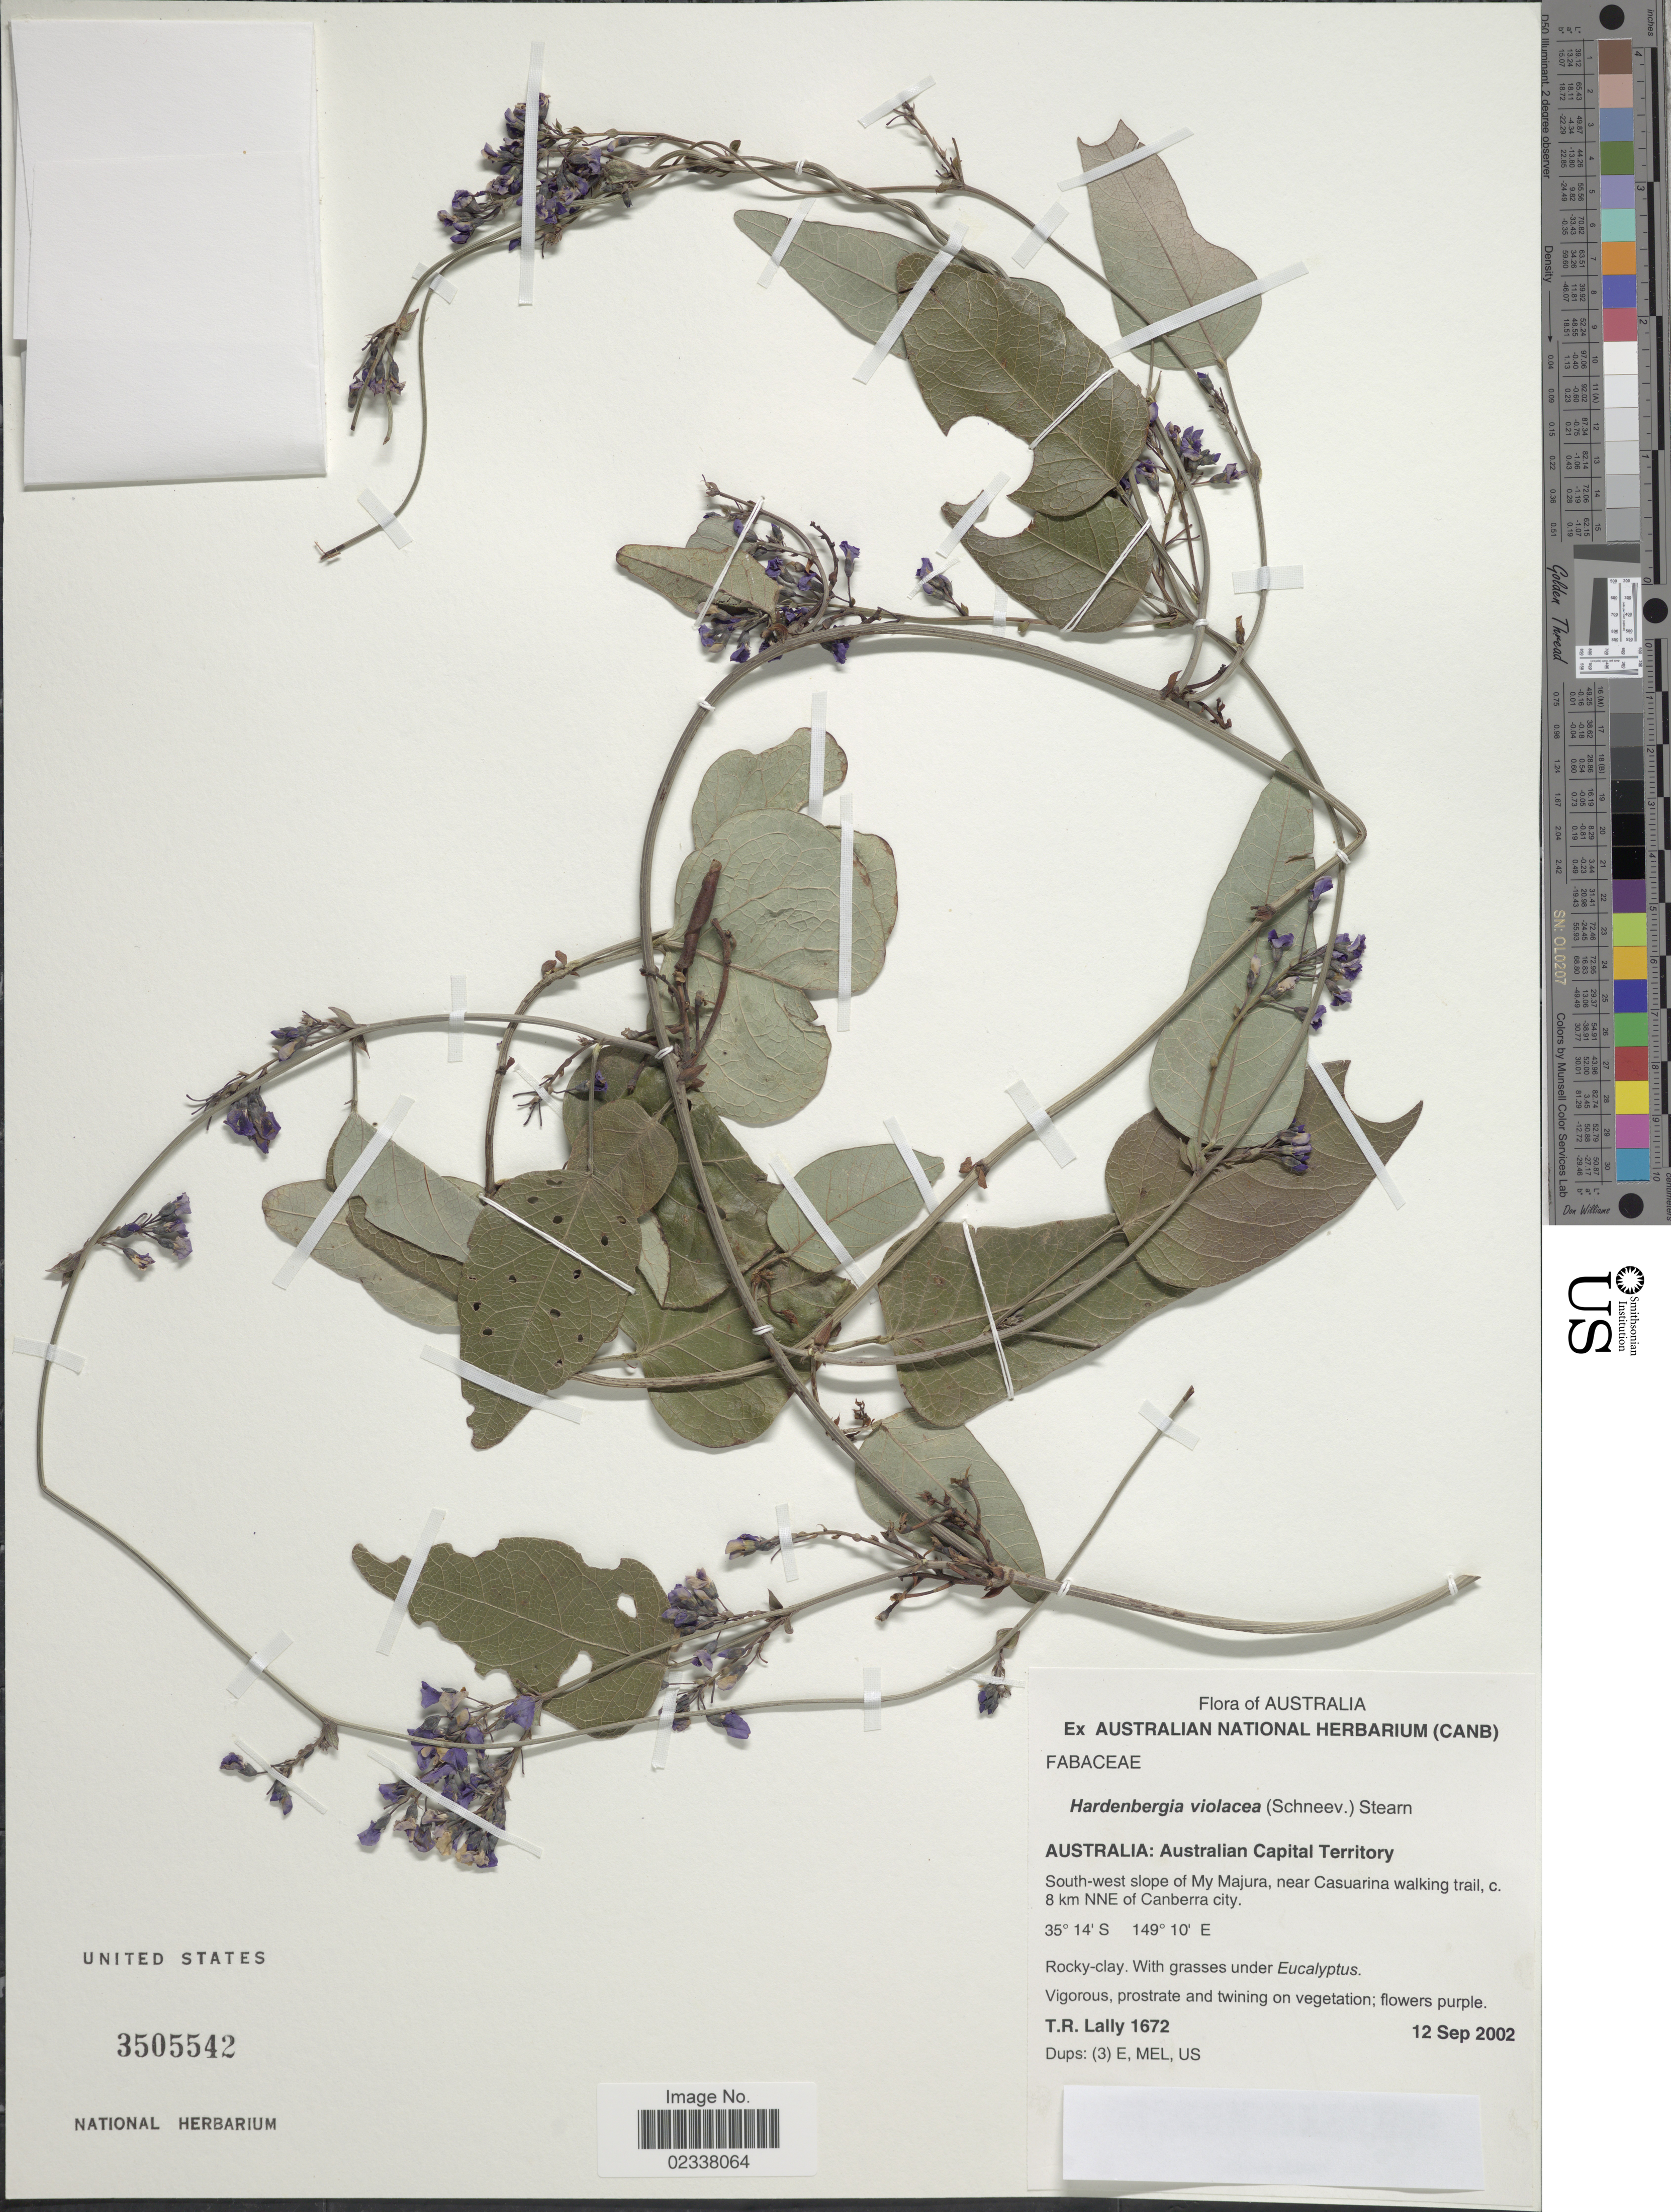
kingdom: Plantae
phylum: Tracheophyta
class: Magnoliopsida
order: Fabales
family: Fabaceae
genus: Hardenbergia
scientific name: Hardenbergia violacea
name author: (Schneev.) Stearn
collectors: T. R. Lally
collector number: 1672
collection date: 2002-09-12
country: Australia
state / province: Australian Capital Territory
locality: Australian Capital Territory. South-west slope of My Majura, near Casuarina walking trail, c. 8 km NNE of Canberra City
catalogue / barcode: US 3505542